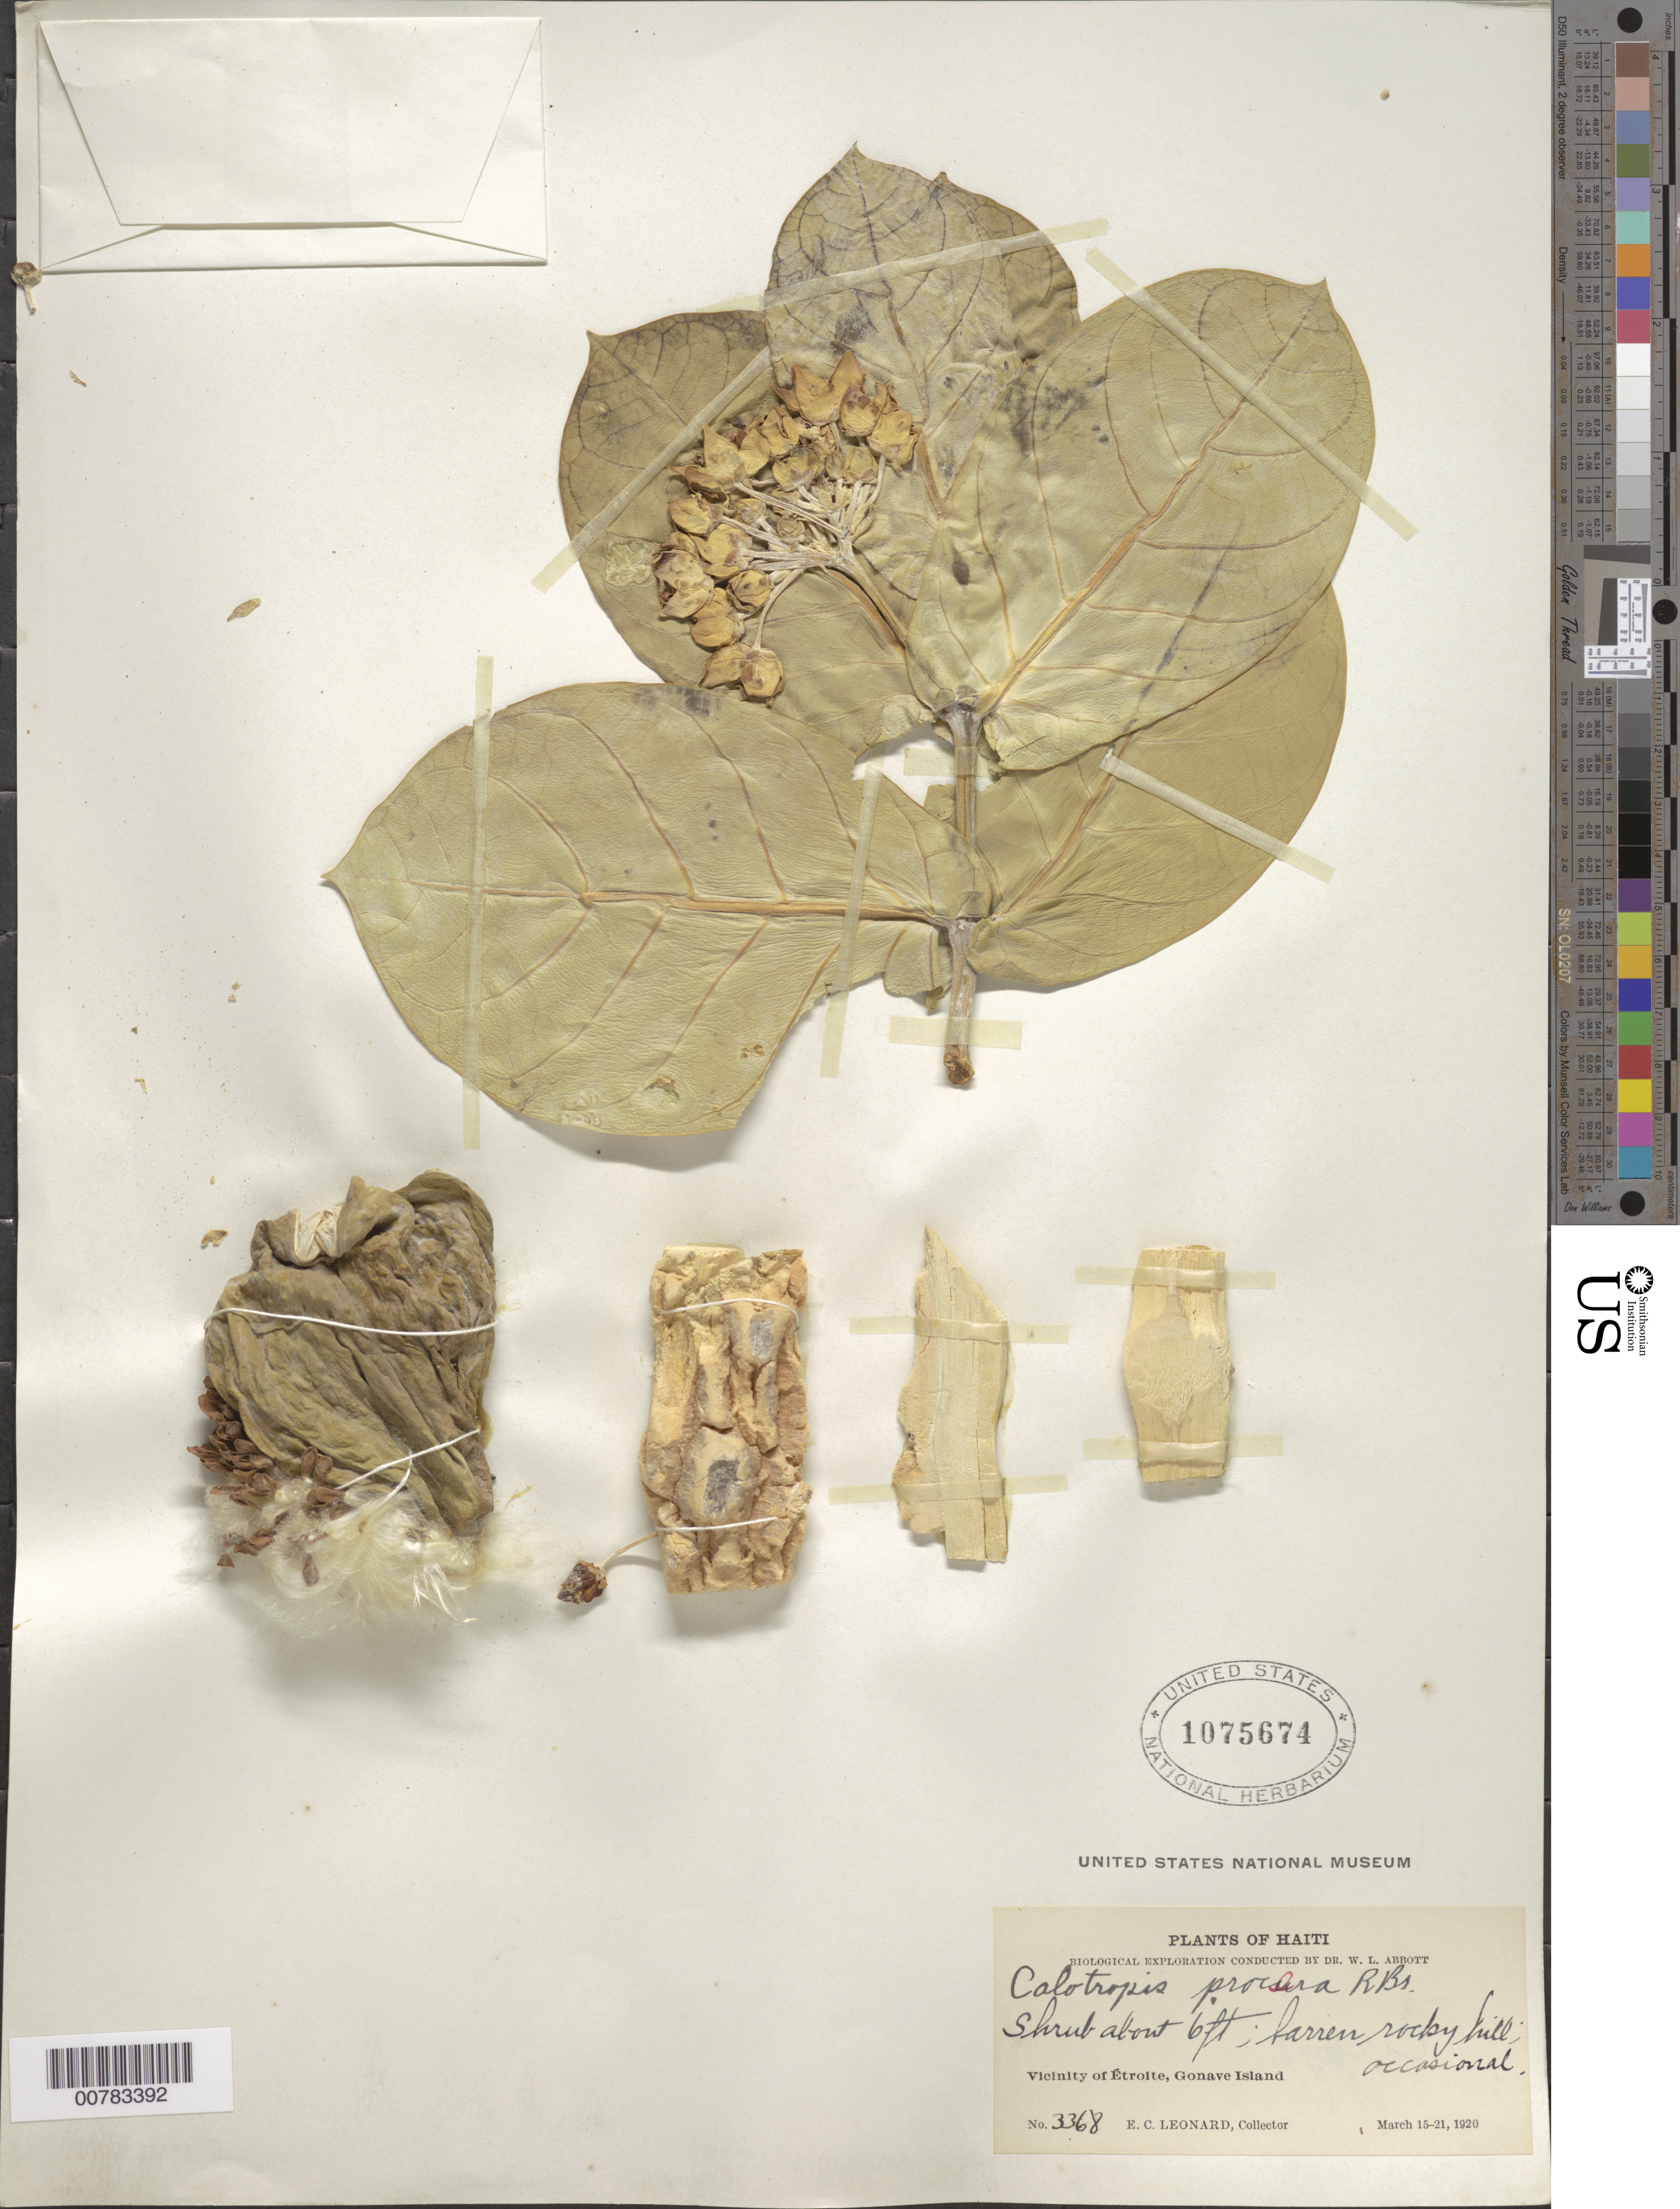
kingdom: Plantae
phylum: Tracheophyta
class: Magnoliopsida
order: Gentianales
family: Apocynaceae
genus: Calotropis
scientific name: Calotropis procera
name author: (Aiton) W.T. Aiton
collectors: E. C. Leonard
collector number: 3368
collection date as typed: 15 Mar 1920 21 Mar 1920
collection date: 1920-03-15/1920-03-21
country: Haiti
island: Hispaniola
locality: Gonave Island, vicinity of Étroite.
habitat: Barren rocky hill.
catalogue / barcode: US 1075674